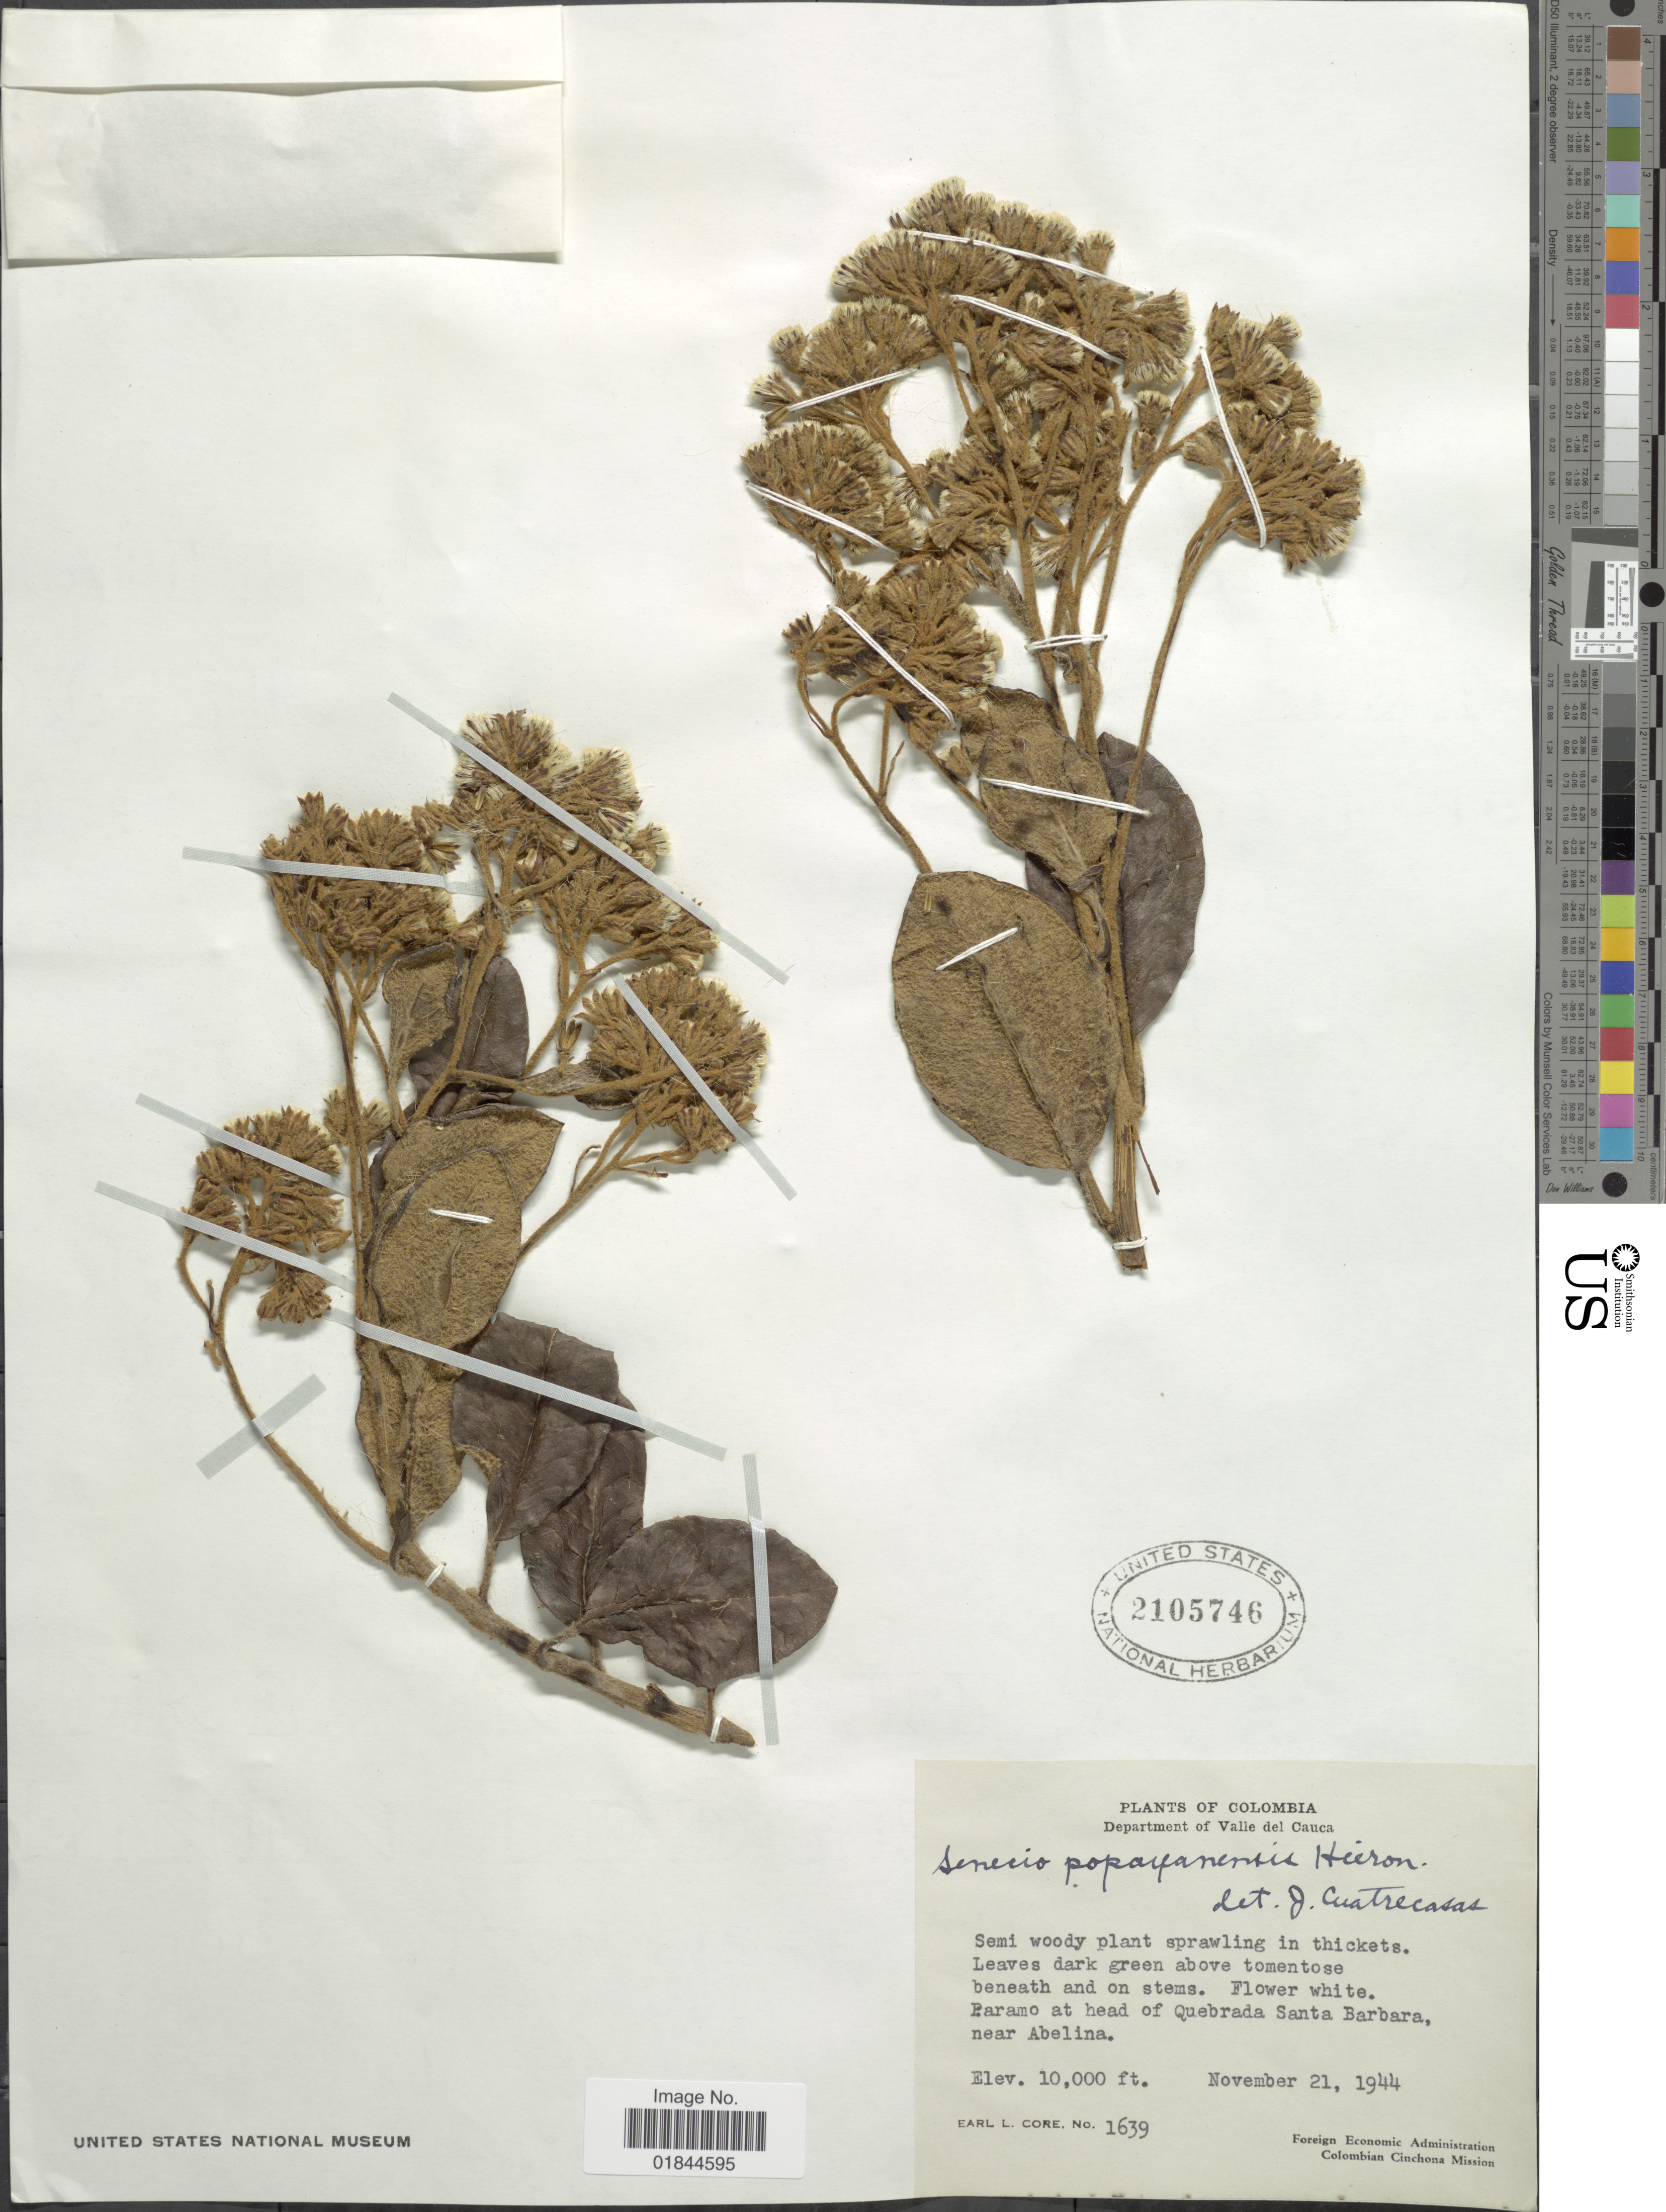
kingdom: Plantae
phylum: Tracheophyta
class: Magnoliopsida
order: Asterales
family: Asteraceae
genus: Pentacalia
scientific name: Pentacalia popayanensis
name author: (Hieron.) Cuatrec.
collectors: E. L. Core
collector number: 1639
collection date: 1944-11-21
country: Colombia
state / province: Valle del Cauca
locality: Paramo at head of Quebrada Santa Barbara, near Abelina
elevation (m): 3048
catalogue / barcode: US 2105746